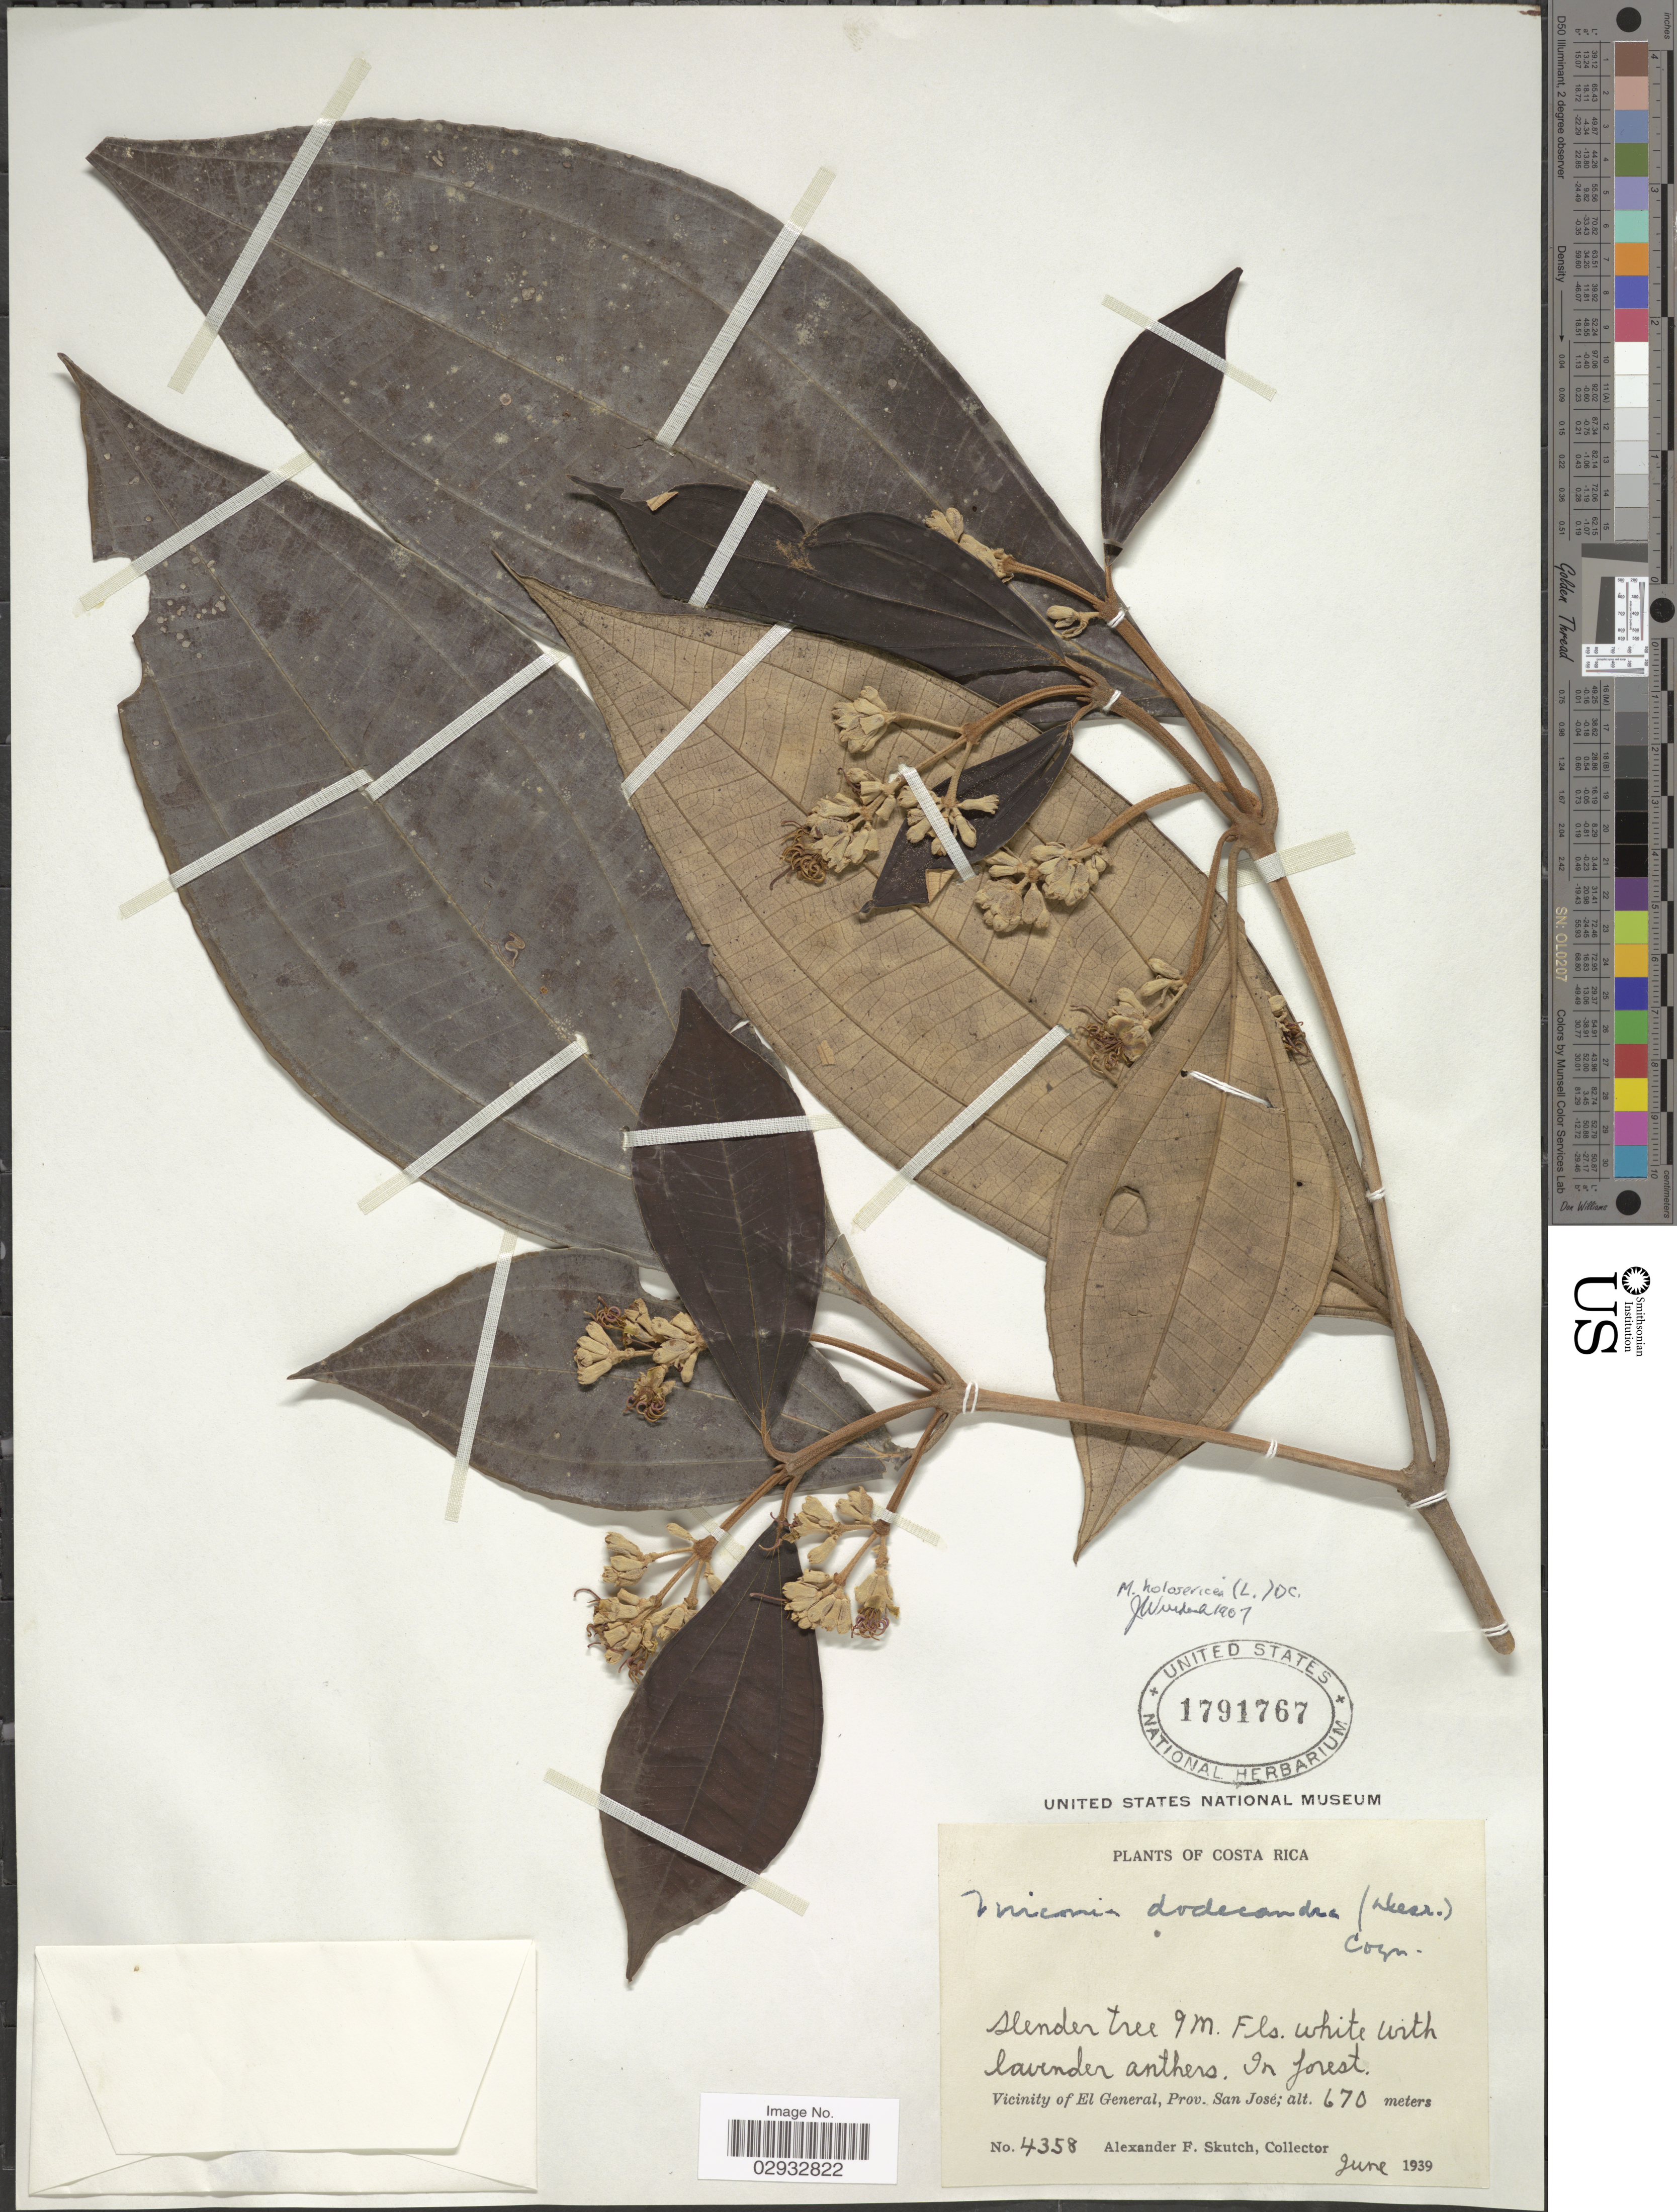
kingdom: Plantae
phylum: Tracheophyta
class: Magnoliopsida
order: Myrtales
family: Melastomataceae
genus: Miconia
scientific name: Miconia holosericea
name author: (L.) DC.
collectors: A. F. Skutch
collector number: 4358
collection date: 1939-06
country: Costa Rica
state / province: San José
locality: Vicinity of El General.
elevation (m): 670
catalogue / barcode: US 1791767